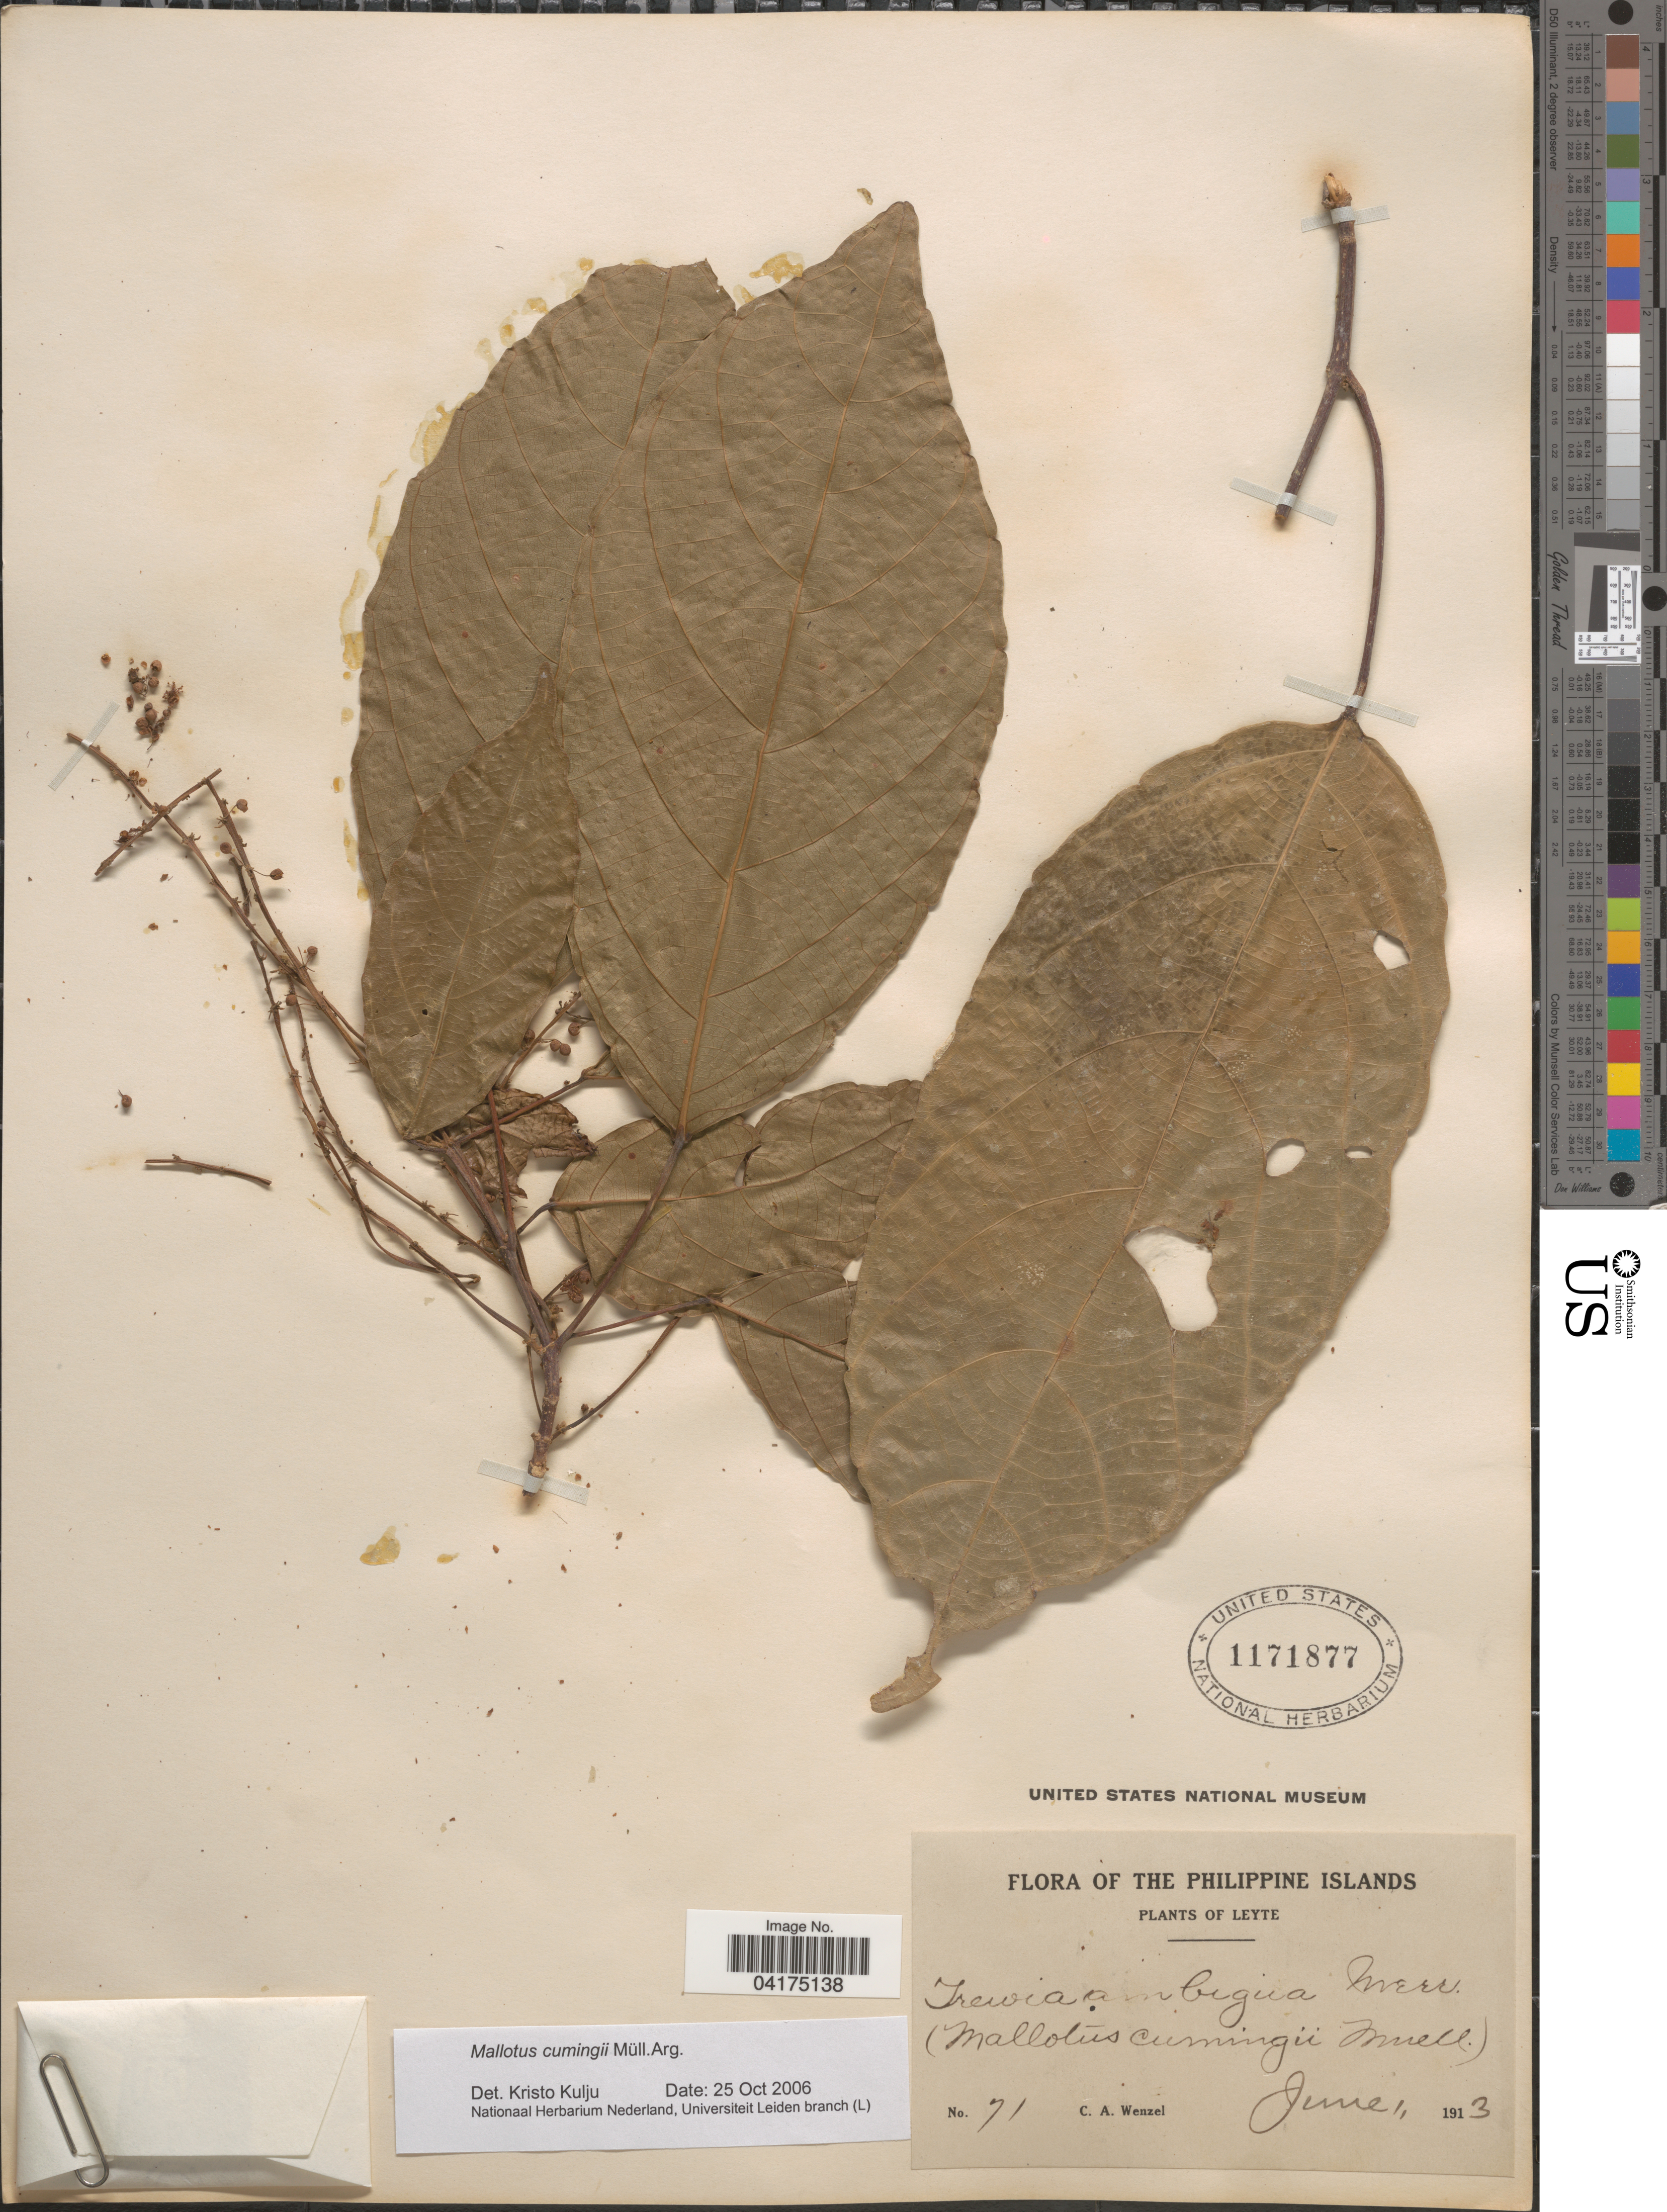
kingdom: Plantae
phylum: Tracheophyta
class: Magnoliopsida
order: Malpighiales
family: Euphorbiaceae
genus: Mallotus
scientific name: Mallotus cumingii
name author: Müll. Arg.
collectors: C. Wenzel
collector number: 71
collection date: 1913-06-01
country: Philippines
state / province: Eastern Visayas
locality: The Philippine Islands. Leyte.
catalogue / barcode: US 1171877